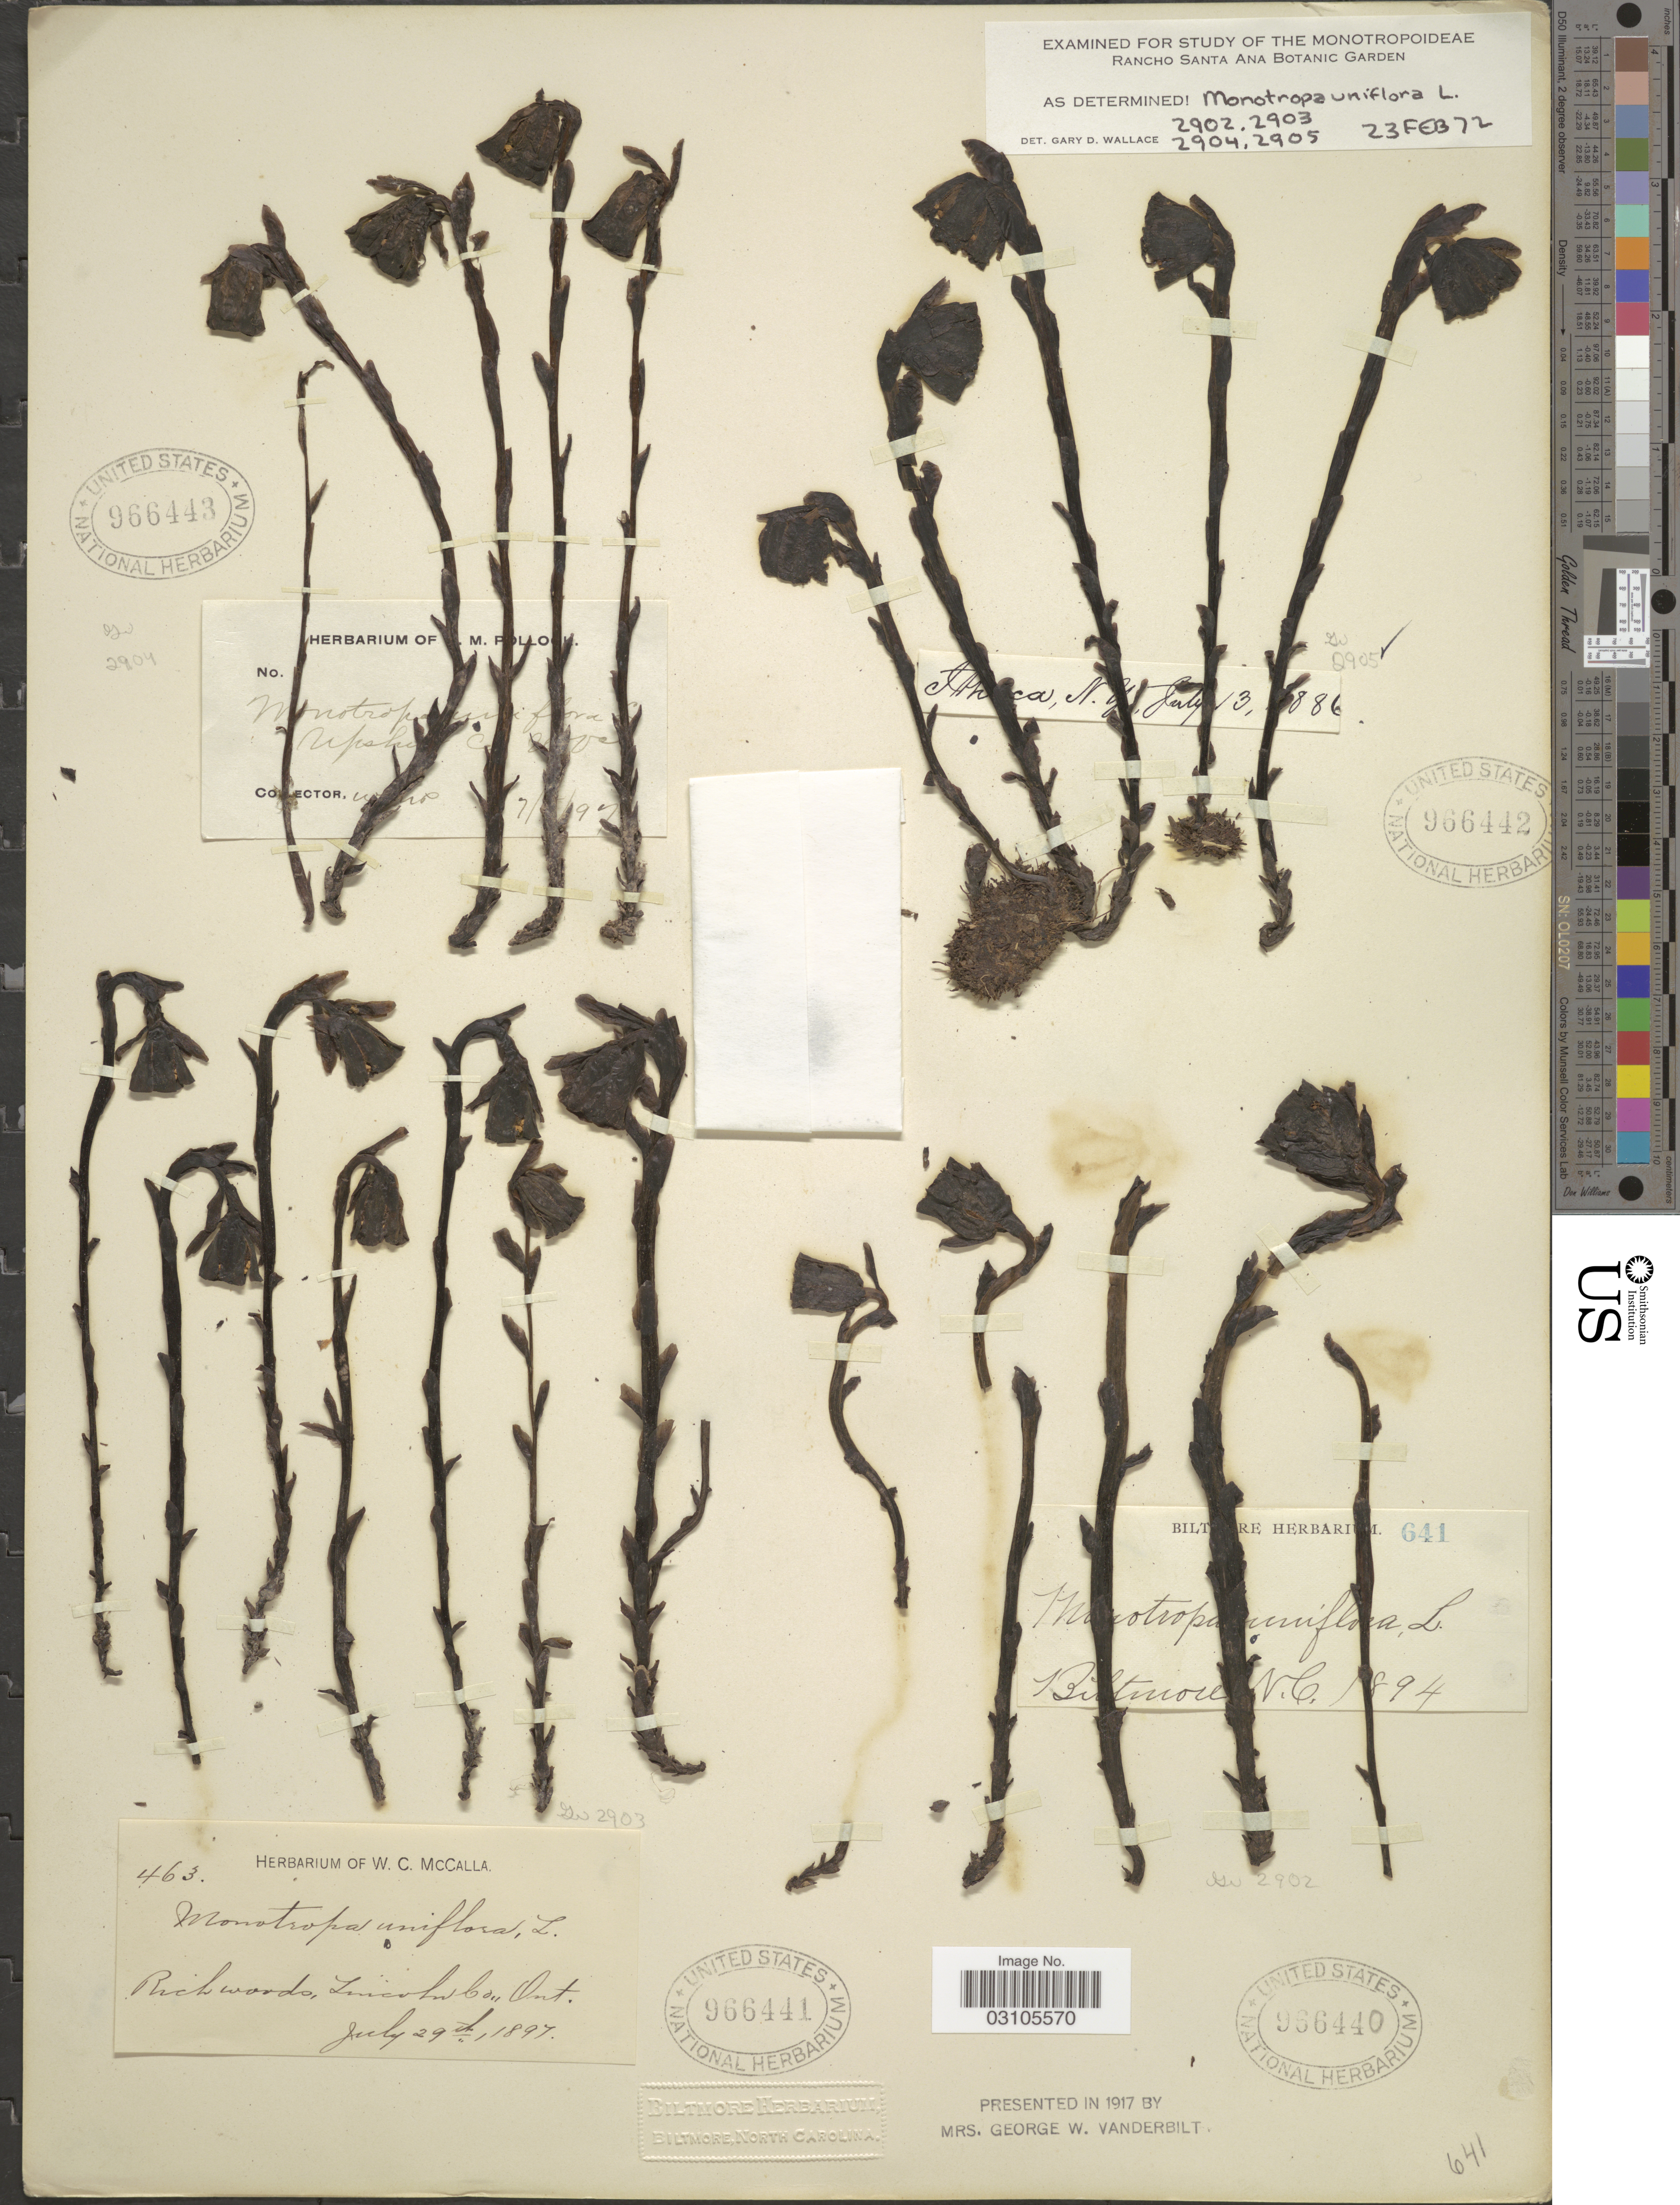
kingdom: Plantae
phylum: Tracheophyta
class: Magnoliopsida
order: Ericales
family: Ericaceae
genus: Monotropa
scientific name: Monotropa uniflora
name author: L.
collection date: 1886-07-13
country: United States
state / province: New York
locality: Ithaca.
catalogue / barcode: US 966442-3